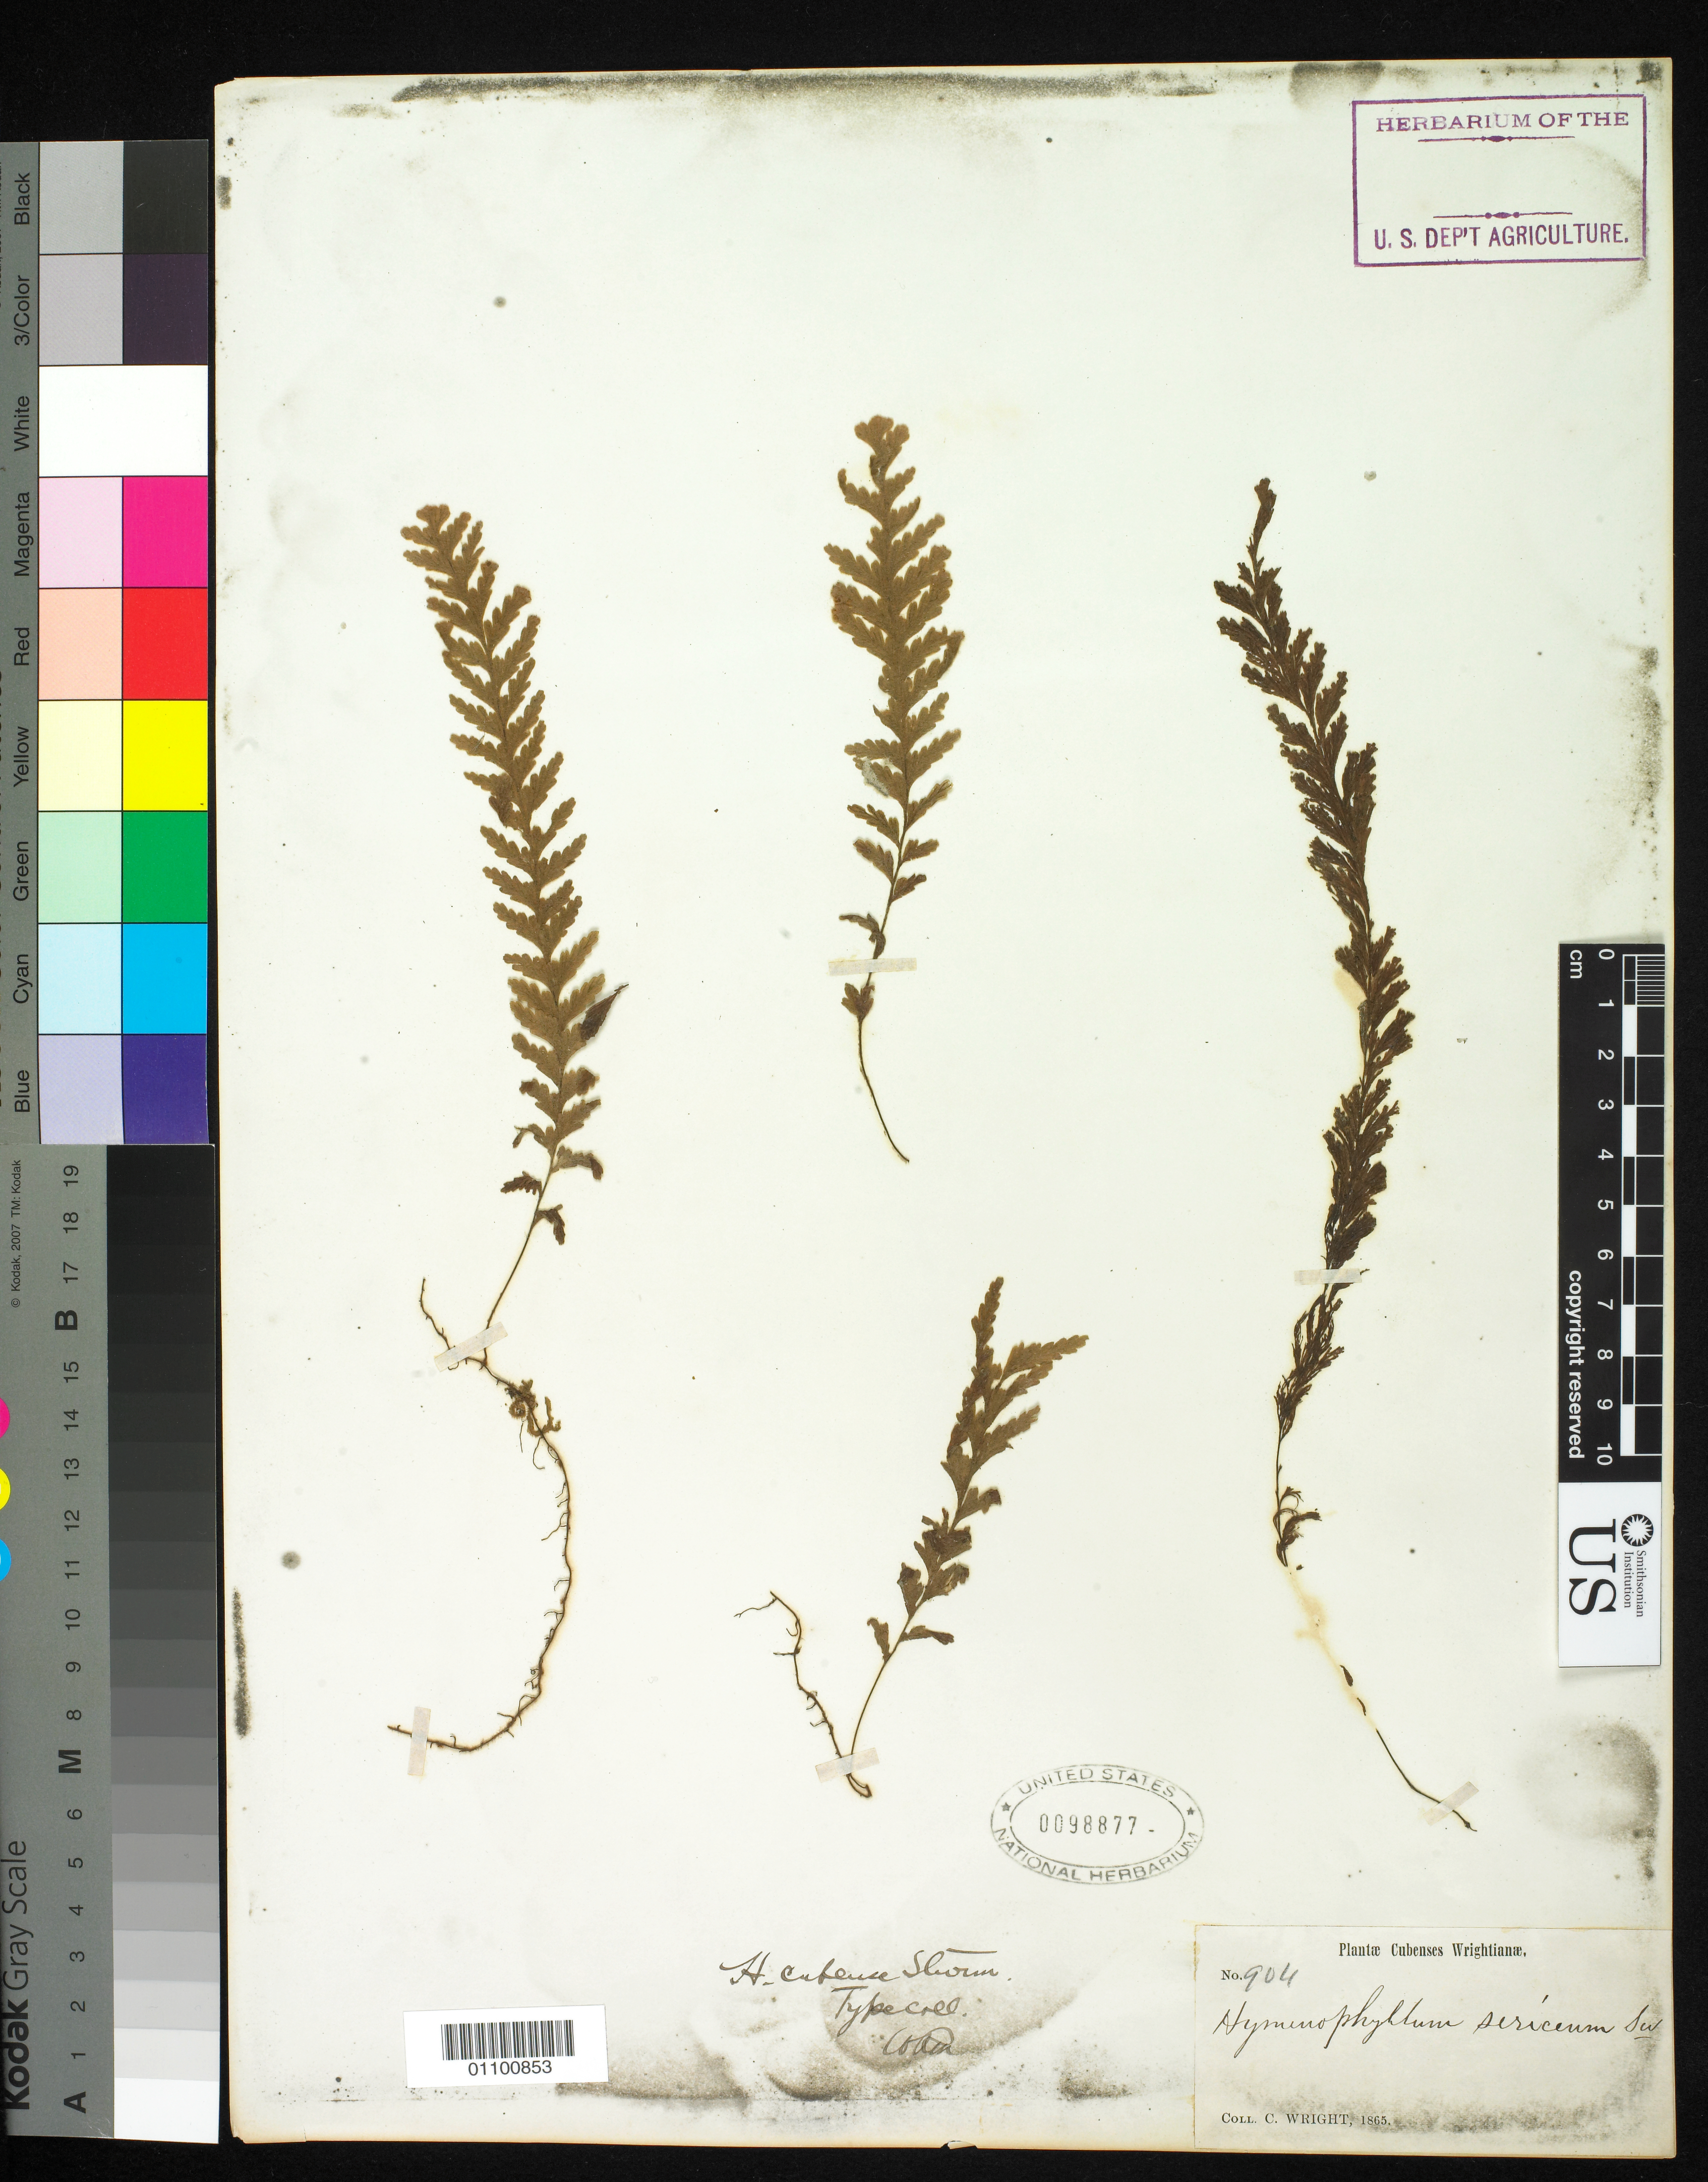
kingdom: Plantae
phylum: Tracheophyta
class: Polypodiopsida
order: Hymenophyllales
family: Hymenophyllaceae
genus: Hymenophyllum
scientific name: Hymenophyllum cubense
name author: J.W. Sturm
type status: Type Collection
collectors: C. Wright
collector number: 904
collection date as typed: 1865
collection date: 1865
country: Cuba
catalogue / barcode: US 98877